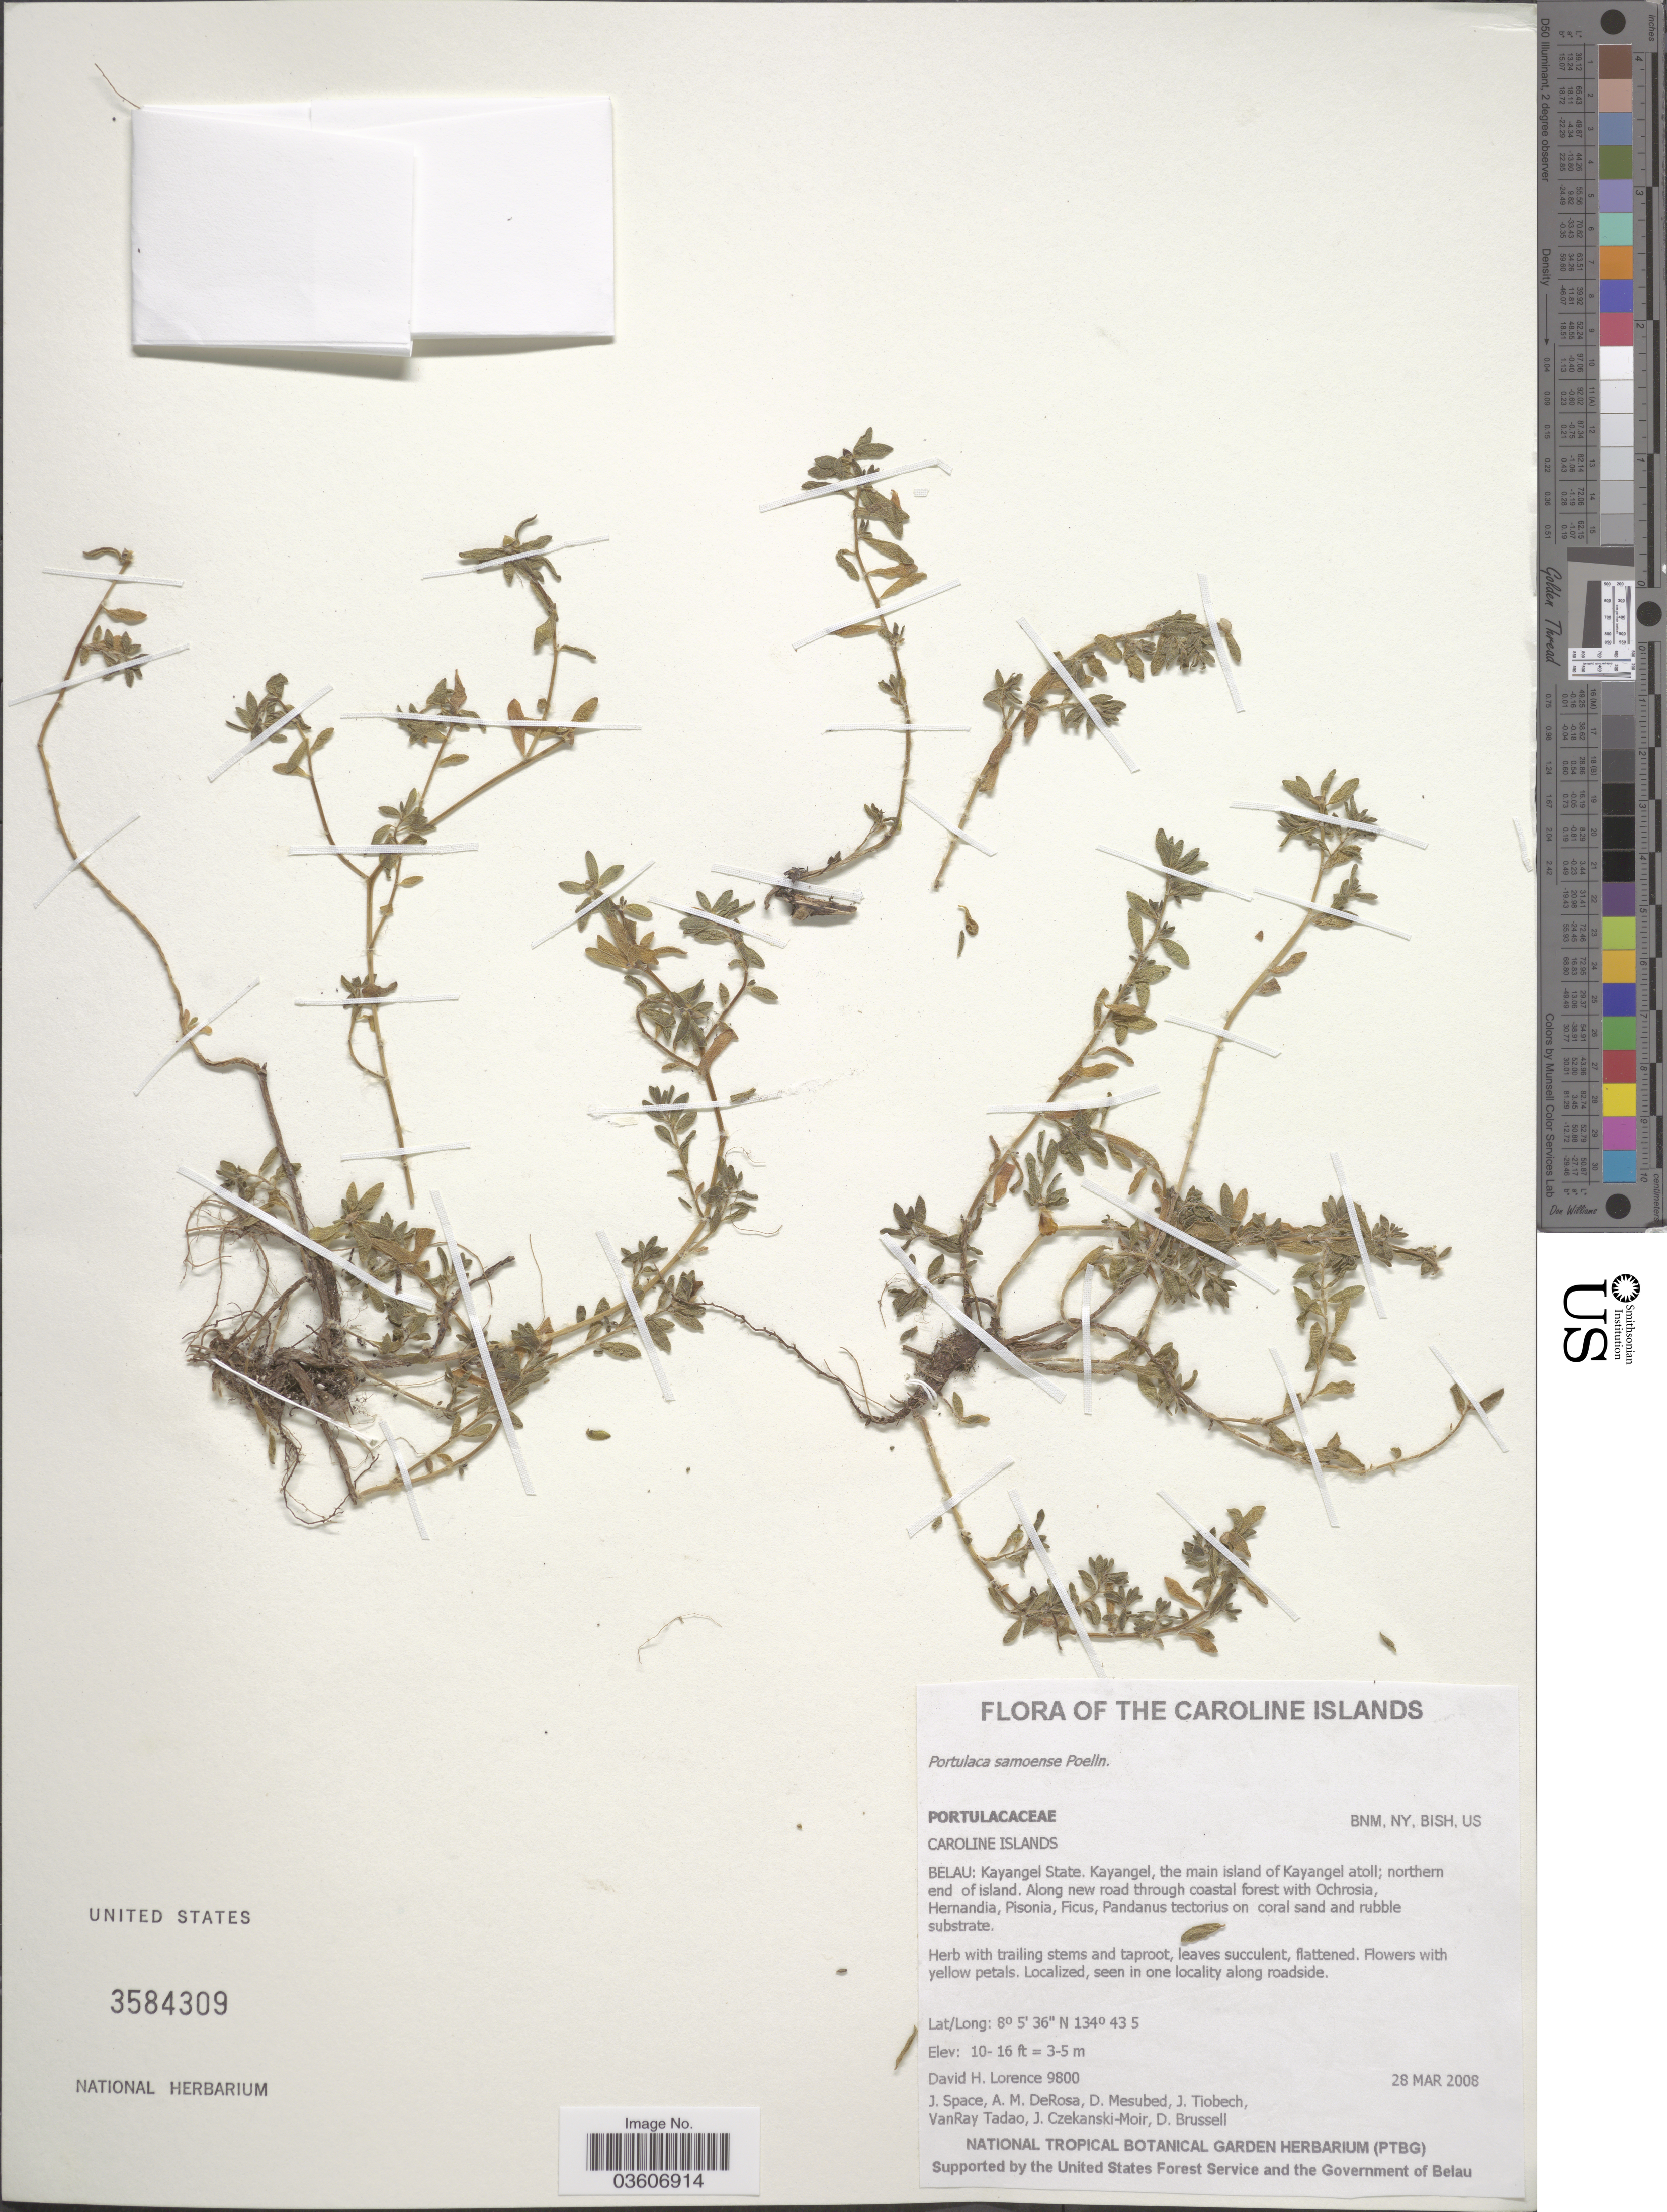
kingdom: Plantae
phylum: Tracheophyta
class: Magnoliopsida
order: Caryophyllales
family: Portulacaceae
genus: Portulaca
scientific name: Portulaca australis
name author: Endl.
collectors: D. Lorence, J. Space, A. DeRosa, D. Mesubed & et al.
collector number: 9800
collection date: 2008-03-28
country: Palau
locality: The Caroline Islands. Kayangel State. Kayangel, the main island of Kayangel atoll; northern end of island.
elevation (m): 3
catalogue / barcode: US 3584309